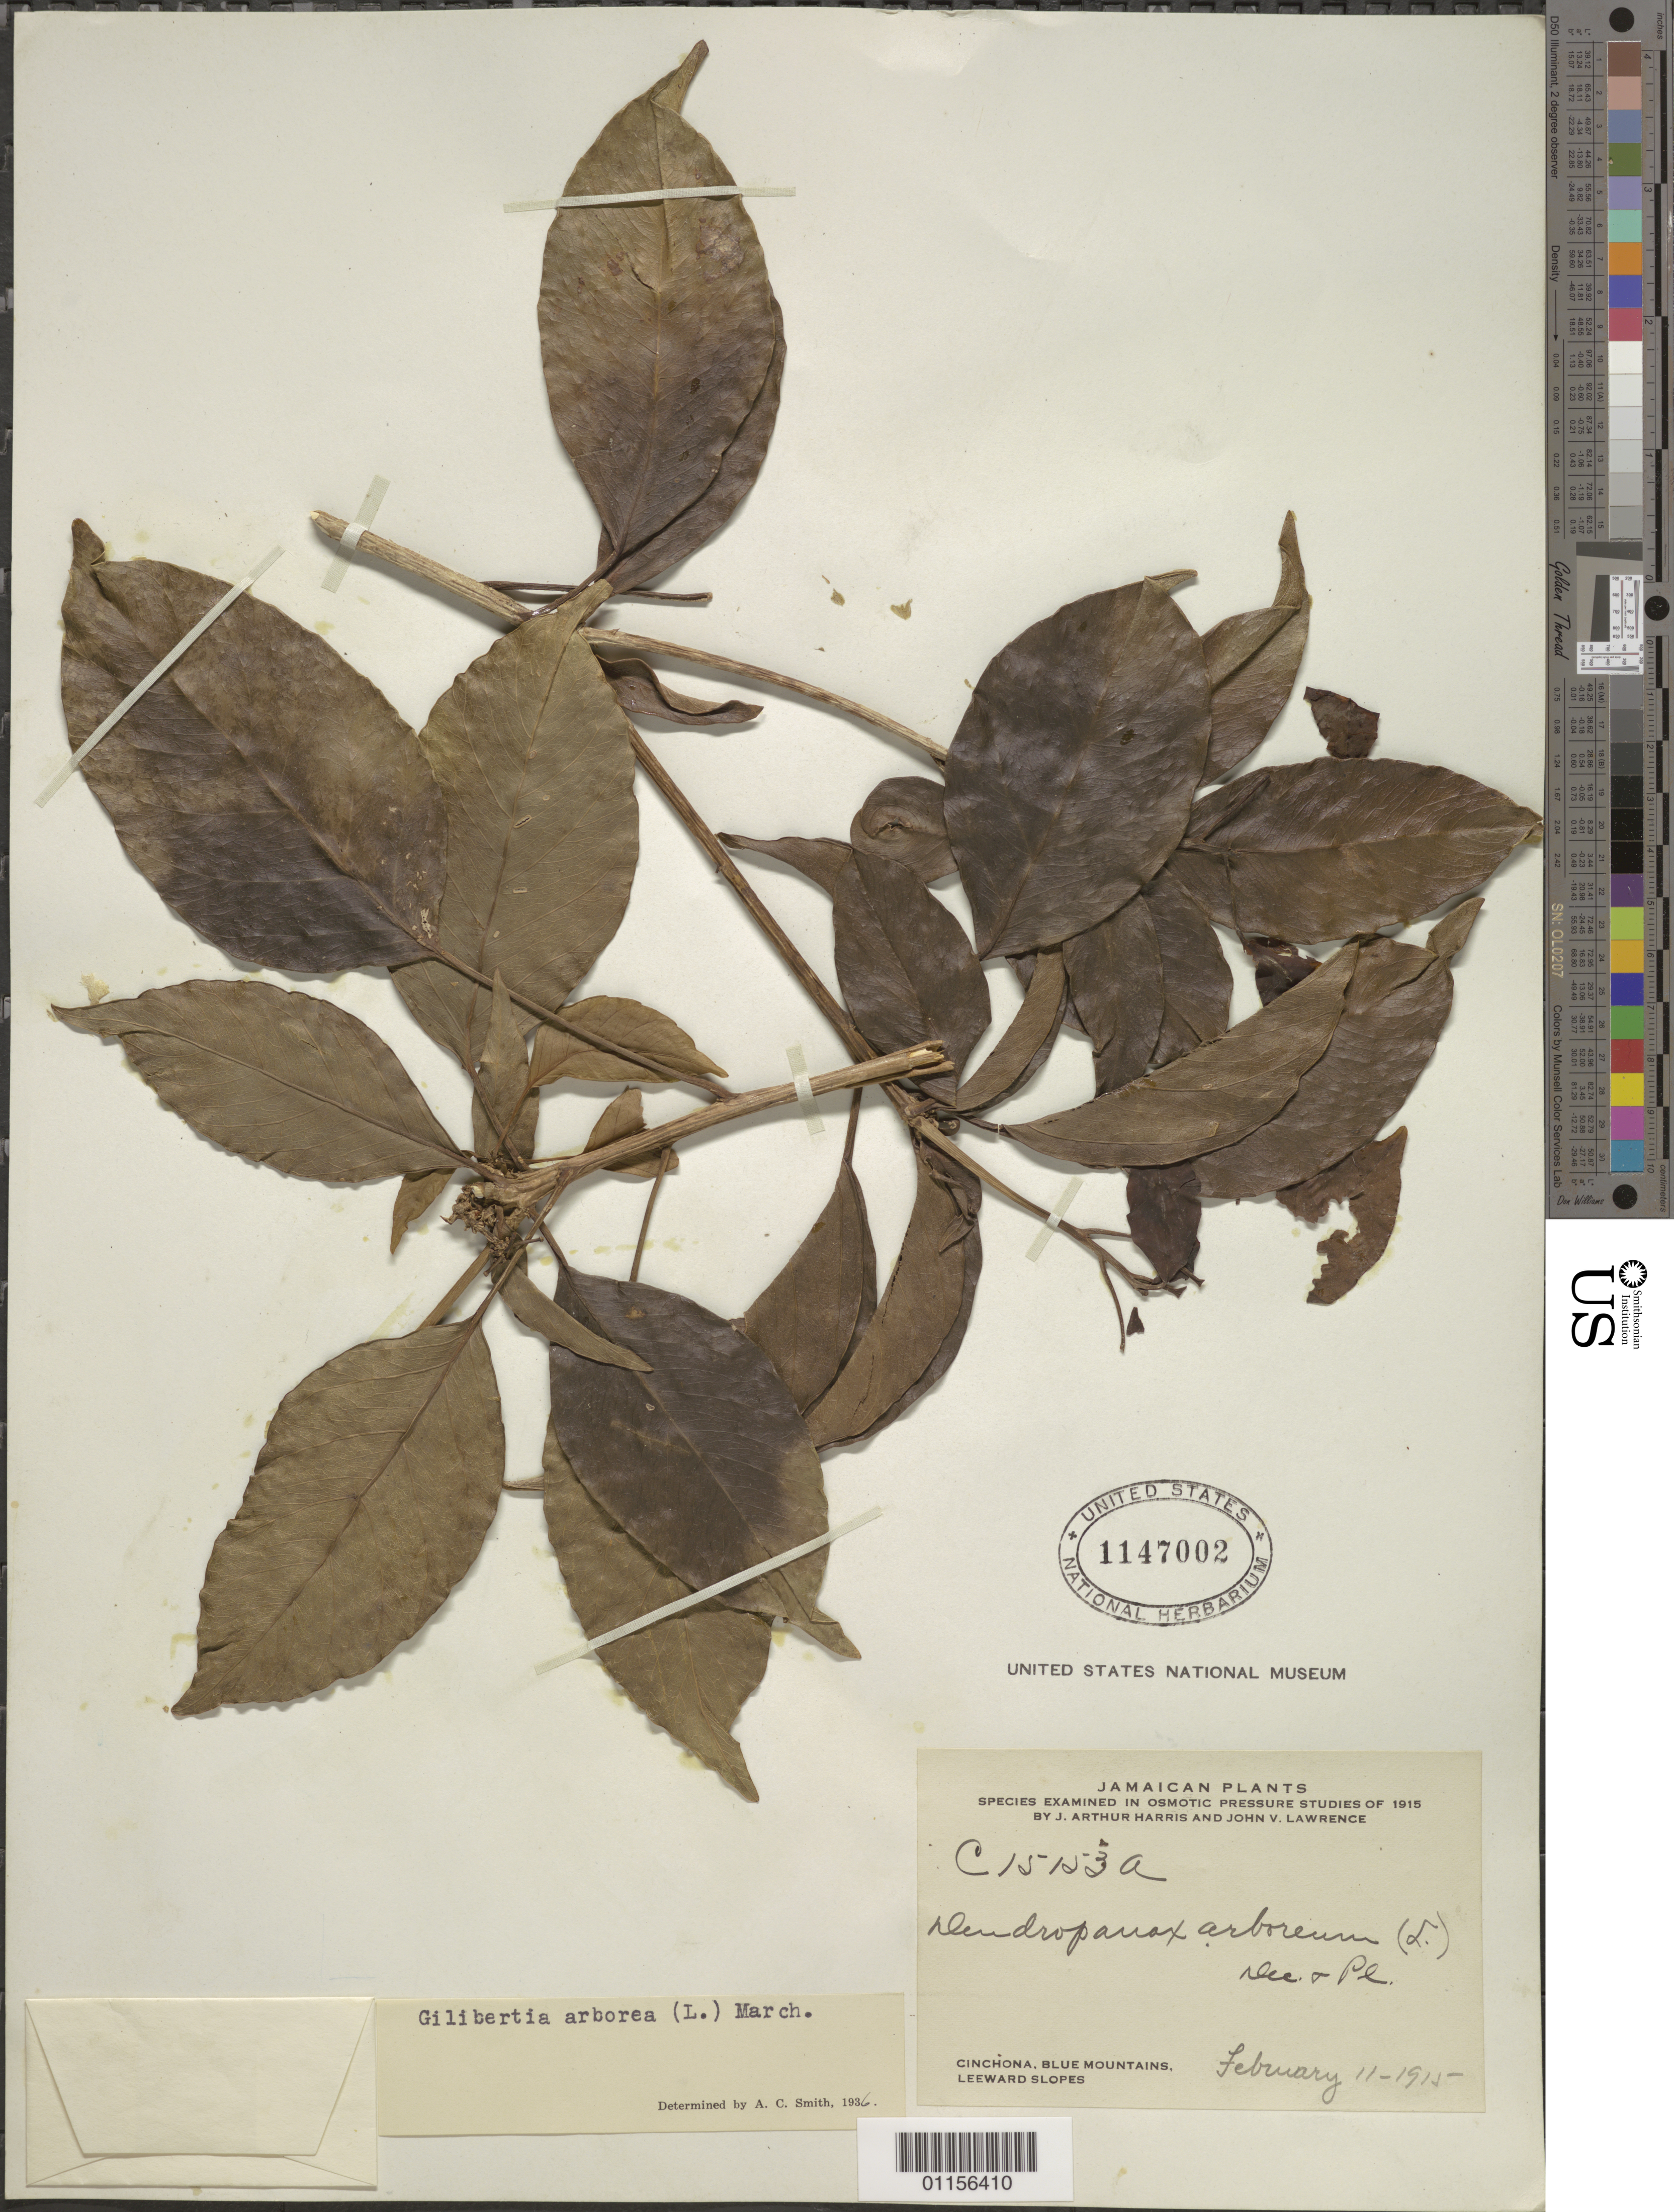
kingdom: Plantae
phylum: Tracheophyta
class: Magnoliopsida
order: Apiales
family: Araliaceae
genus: Dendropanax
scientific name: Dendropanax arboreus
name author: (L.) Decne. & Planch.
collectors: J. A. Harris & J. Lawrence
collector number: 15153 a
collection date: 1915-02-11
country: Jamaica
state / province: Cinchona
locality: Blue Mts. Leeward slopes.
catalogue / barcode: US 1147002